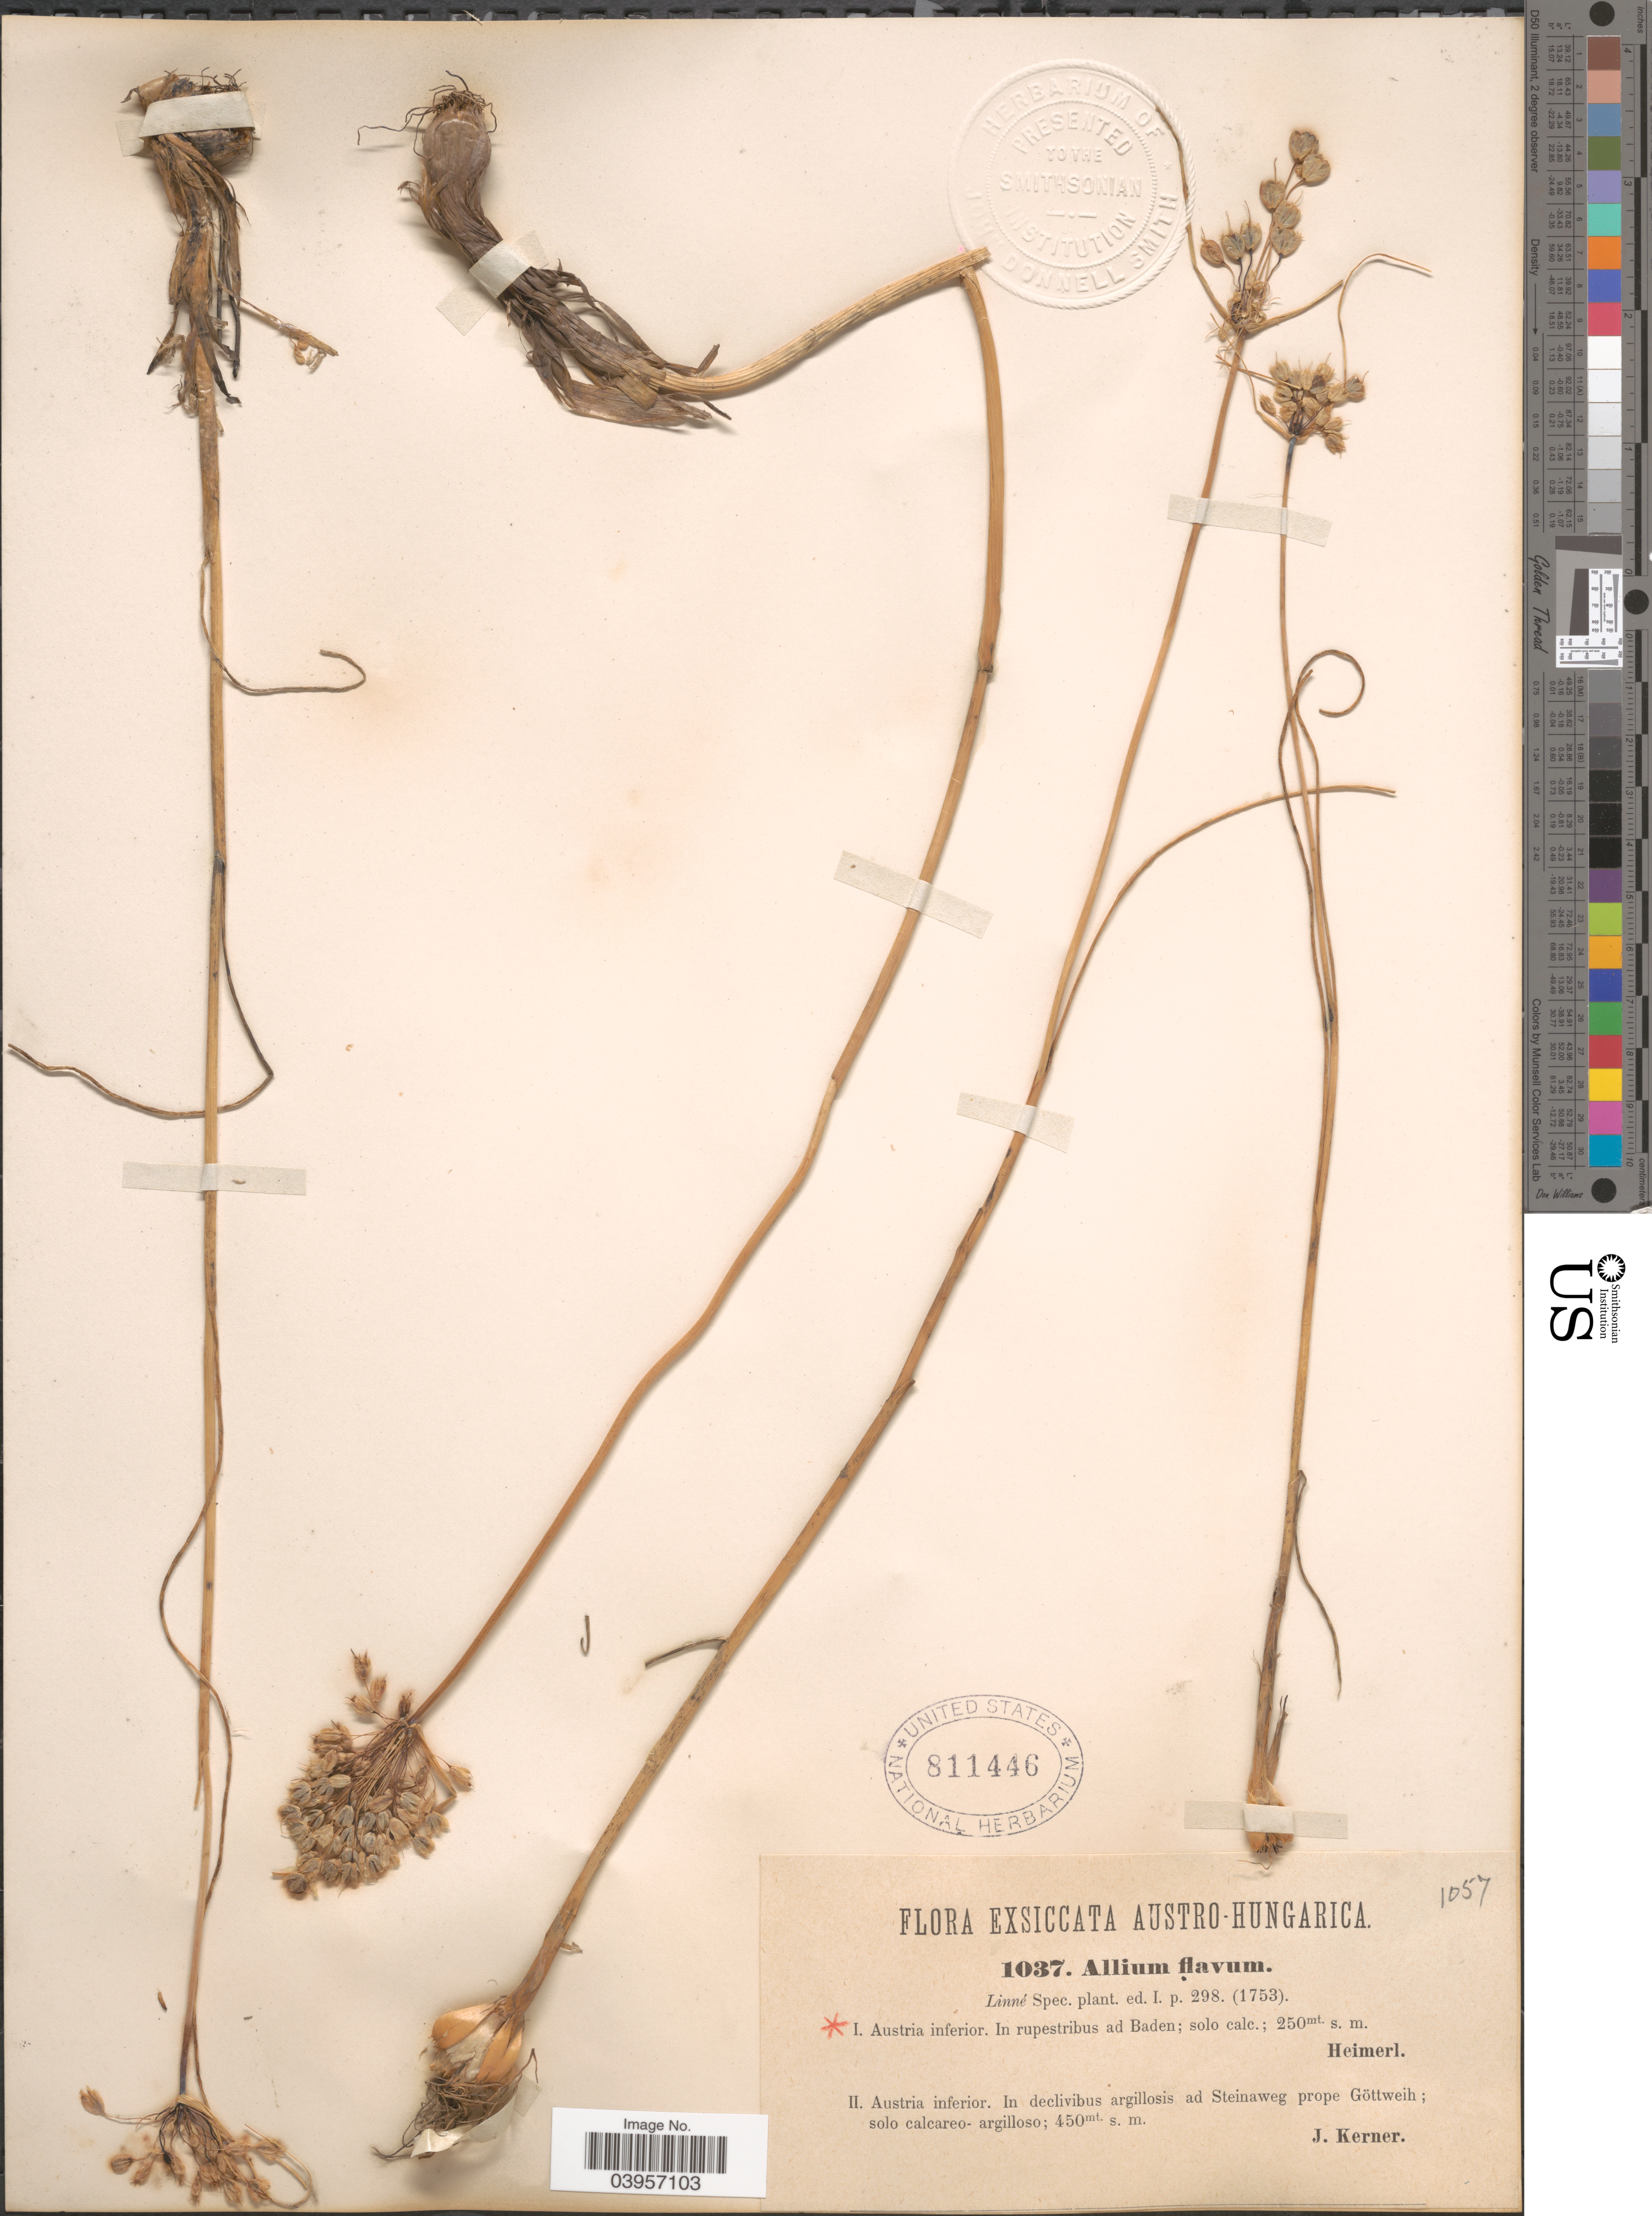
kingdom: Plantae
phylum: Tracheophyta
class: Liliopsida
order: Asparagales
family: Amaryllidaceae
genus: Allium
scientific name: Allium flavum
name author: L.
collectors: Heimerl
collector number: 1037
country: Austria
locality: Austro-Hungarica. Austria inferior. In rupestribus ad Baden.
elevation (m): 250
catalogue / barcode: US 811446